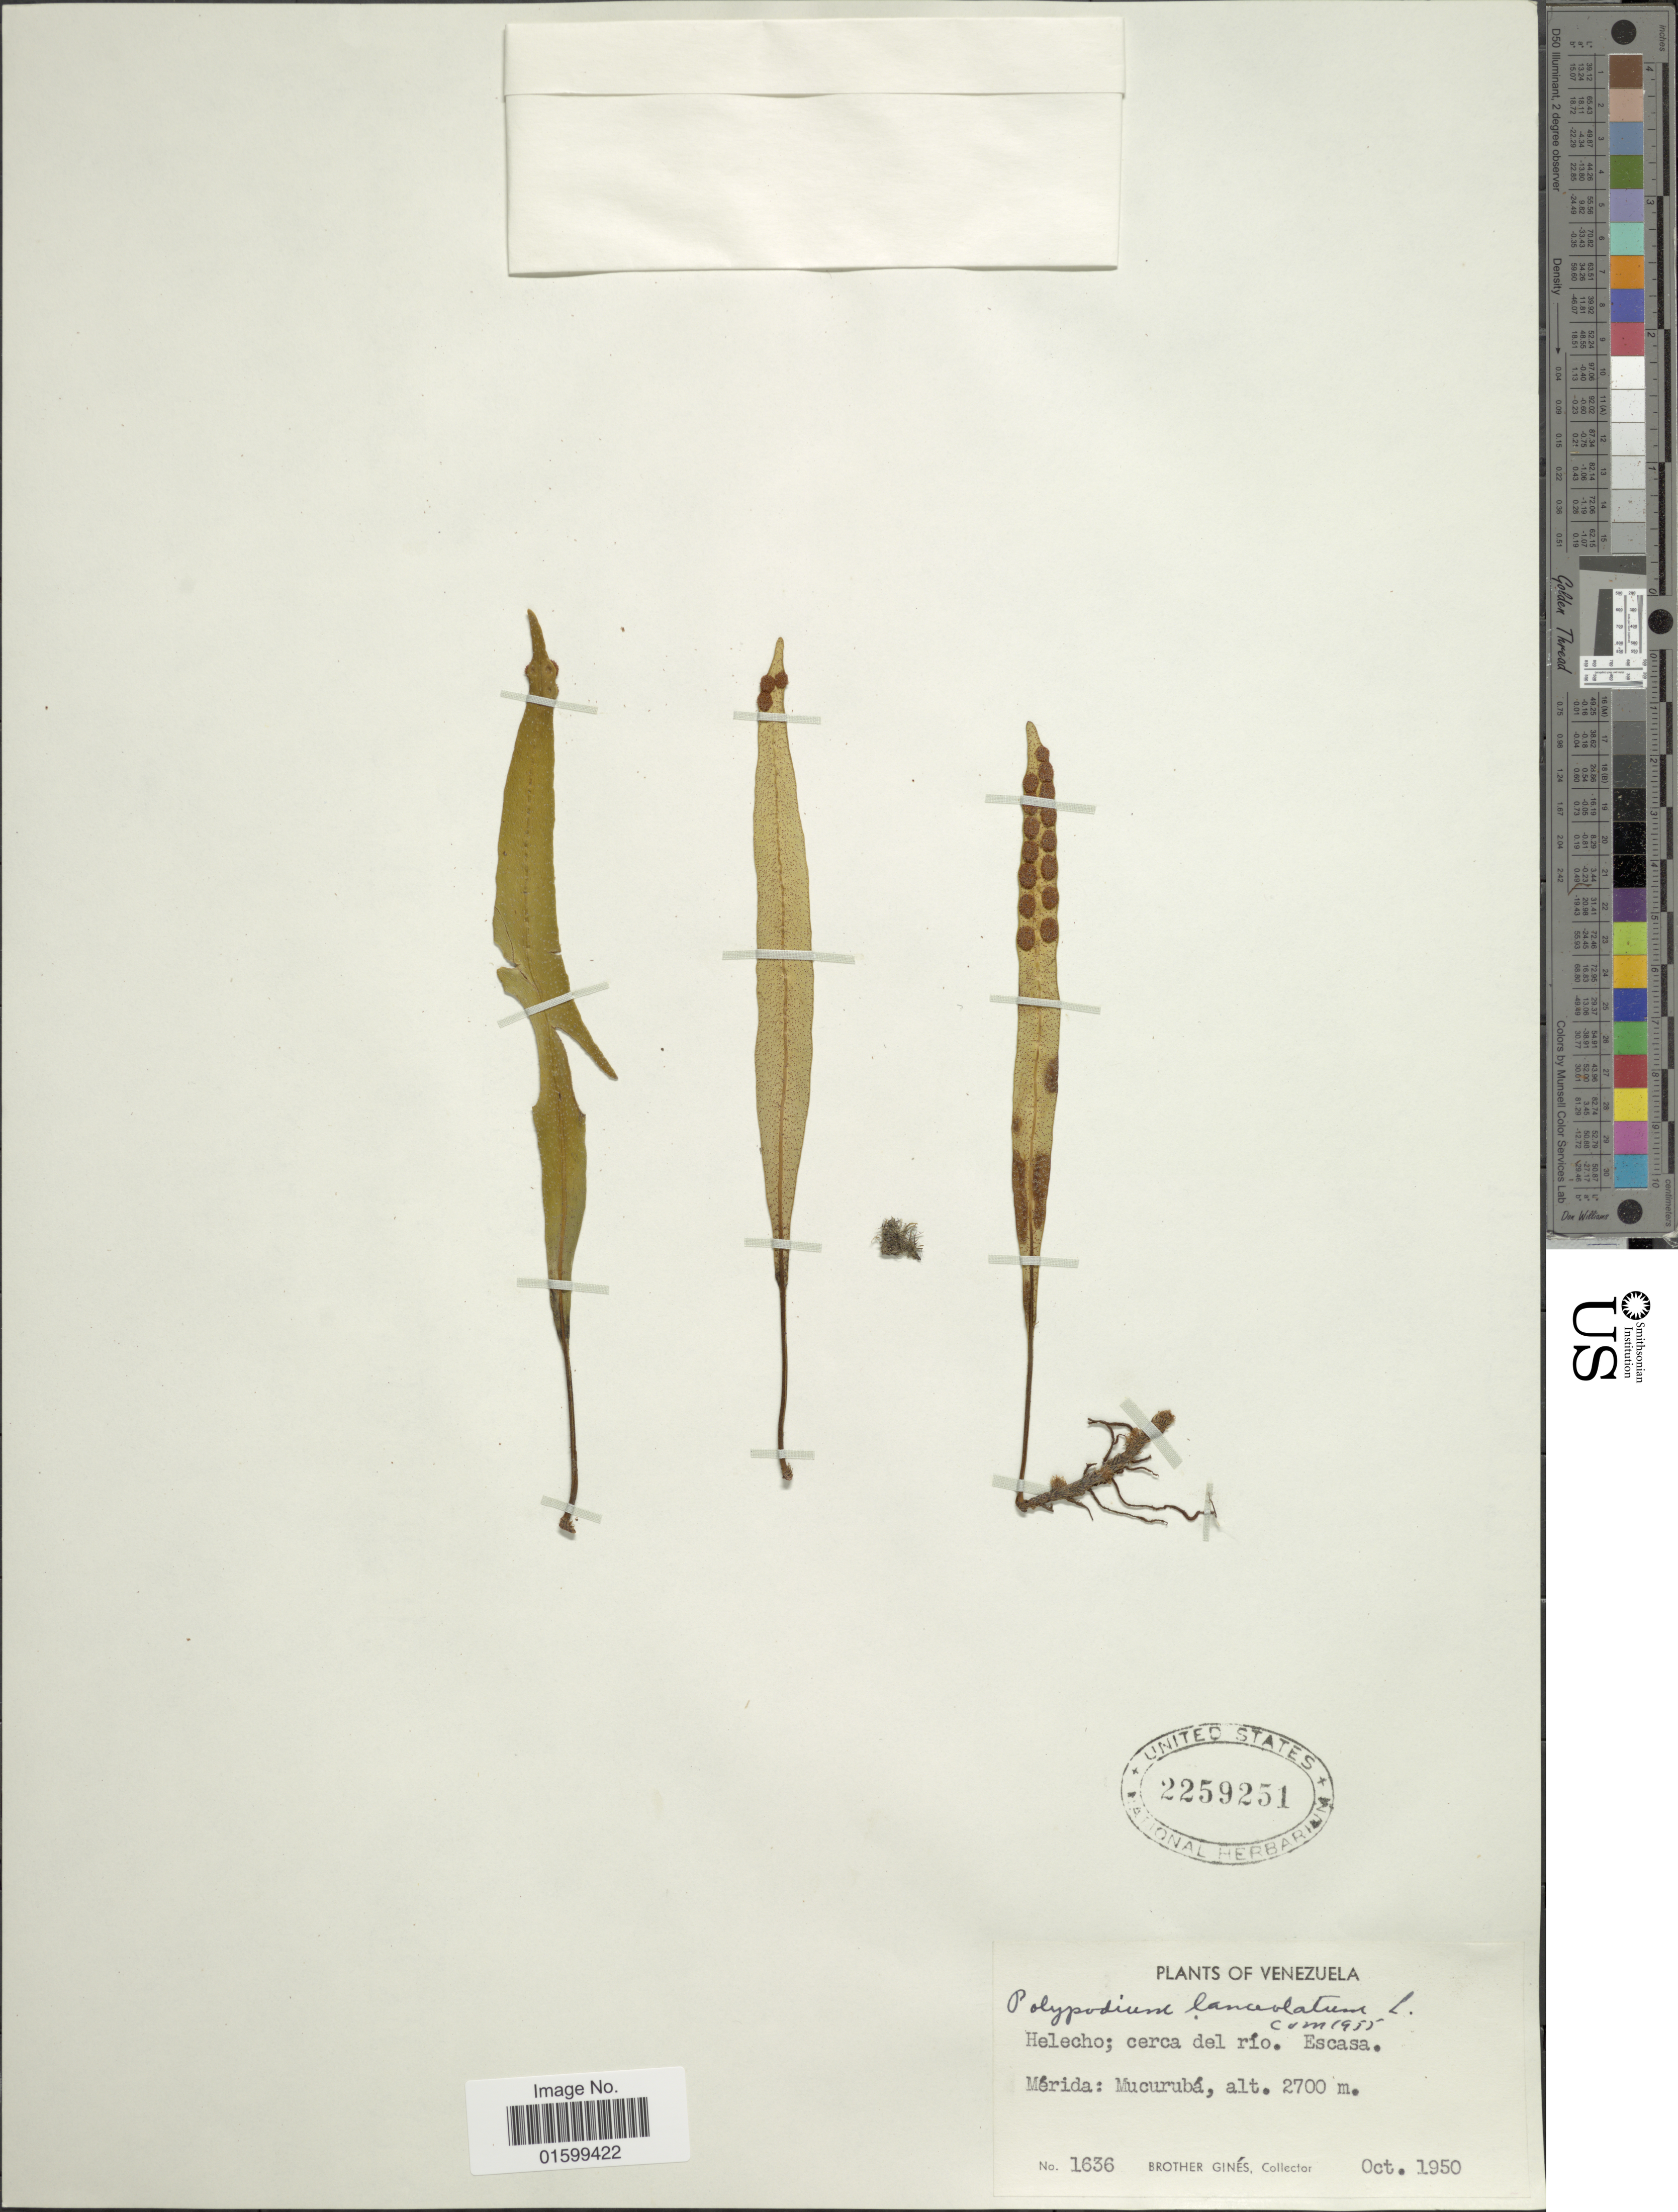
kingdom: Plantae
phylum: Tracheophyta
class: Polypodiopsida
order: Polypodiales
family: Polypodiaceae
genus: Pleopeltis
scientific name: Pleopeltis macrocarpa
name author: (Bory ex Willd.) Kaulf.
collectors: Bro. Gines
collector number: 1636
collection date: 1950-10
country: Venezuela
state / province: Mérida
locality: Mucurubá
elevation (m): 2700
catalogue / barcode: US 2259251